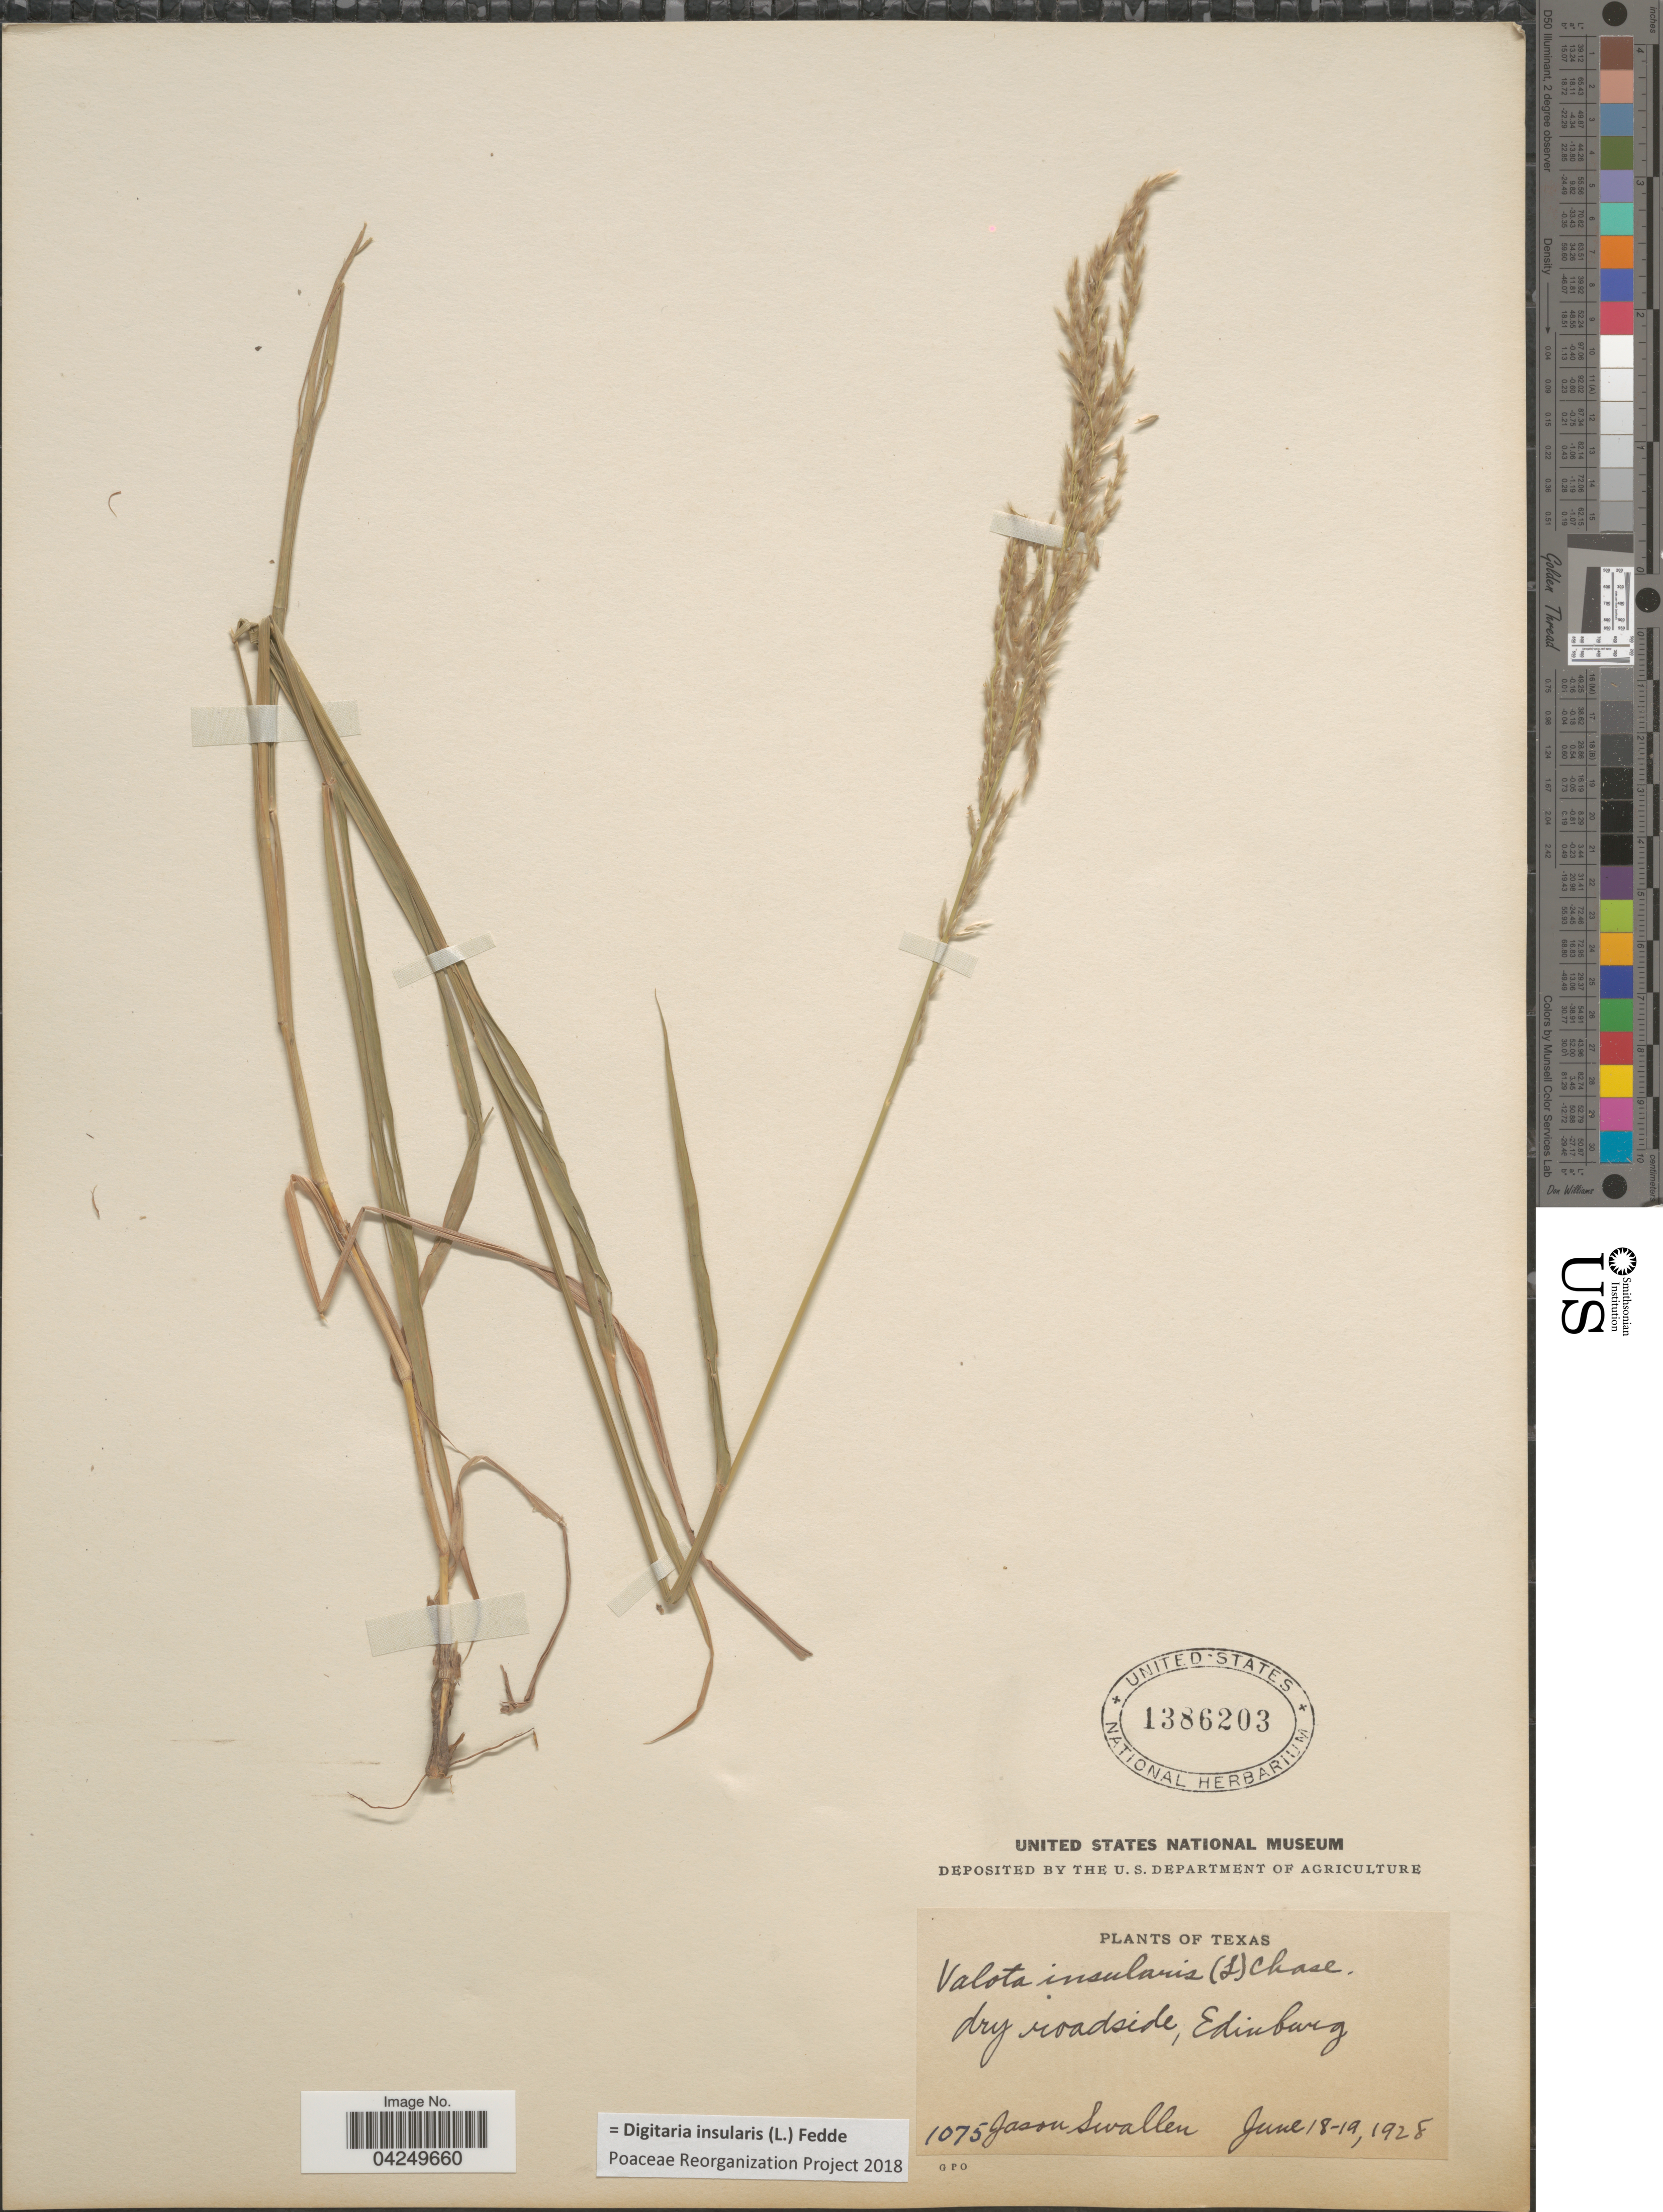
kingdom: Plantae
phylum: Tracheophyta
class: Liliopsida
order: Poales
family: Poaceae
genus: Digitaria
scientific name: Digitaria insularis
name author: (L.) Fedde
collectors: J. R. Swallen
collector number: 1075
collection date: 1928-06-18/1928-06-19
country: United States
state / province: Texas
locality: Dry roadside, Edinburg.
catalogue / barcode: US 1386203